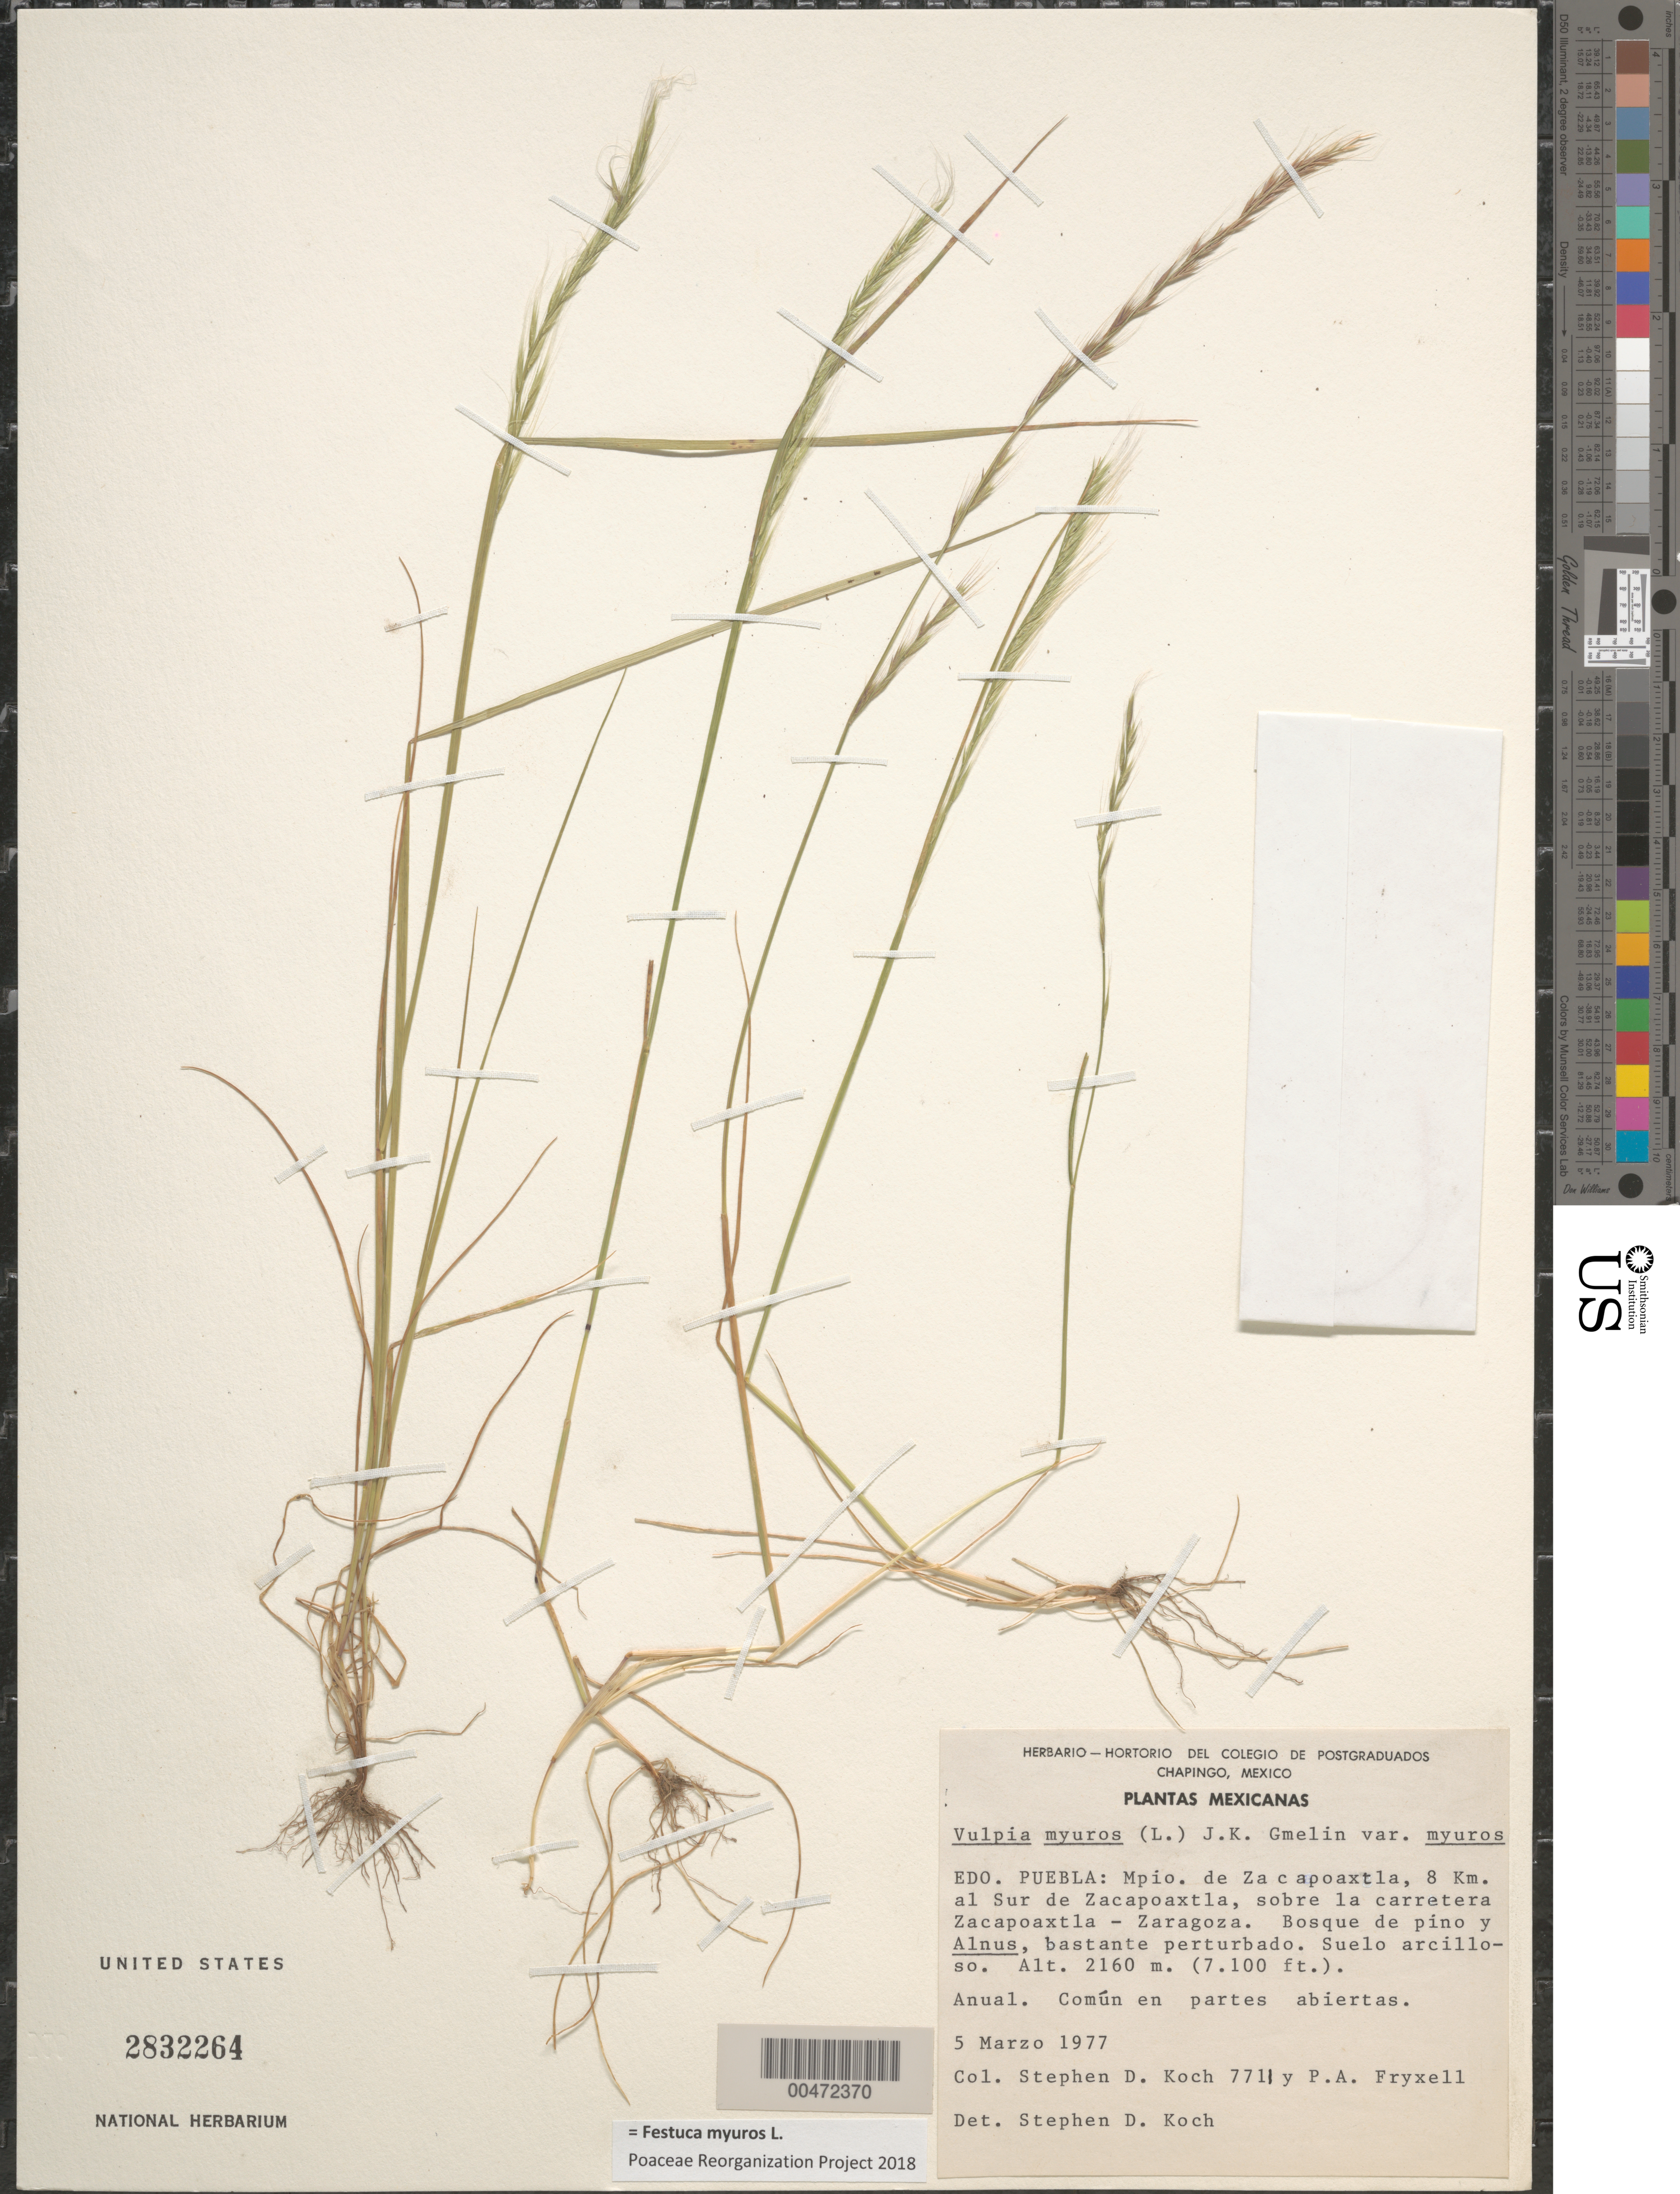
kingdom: Plantae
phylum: Tracheophyta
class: Liliopsida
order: Poales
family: Poaceae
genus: Festuca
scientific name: Festuca myuros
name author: L.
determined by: Poaceae Reorganization Project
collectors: S. D. Koch & P. A. Fryxell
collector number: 7711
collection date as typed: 5 Mar 1977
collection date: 1977-03-05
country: Mexico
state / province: Puebla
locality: Zacapoaxtla Mun, 8 km S of Zacapoaxtla, along the Zacapoaxtla-Zaragoza hwy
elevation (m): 2160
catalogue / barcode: US 2832264